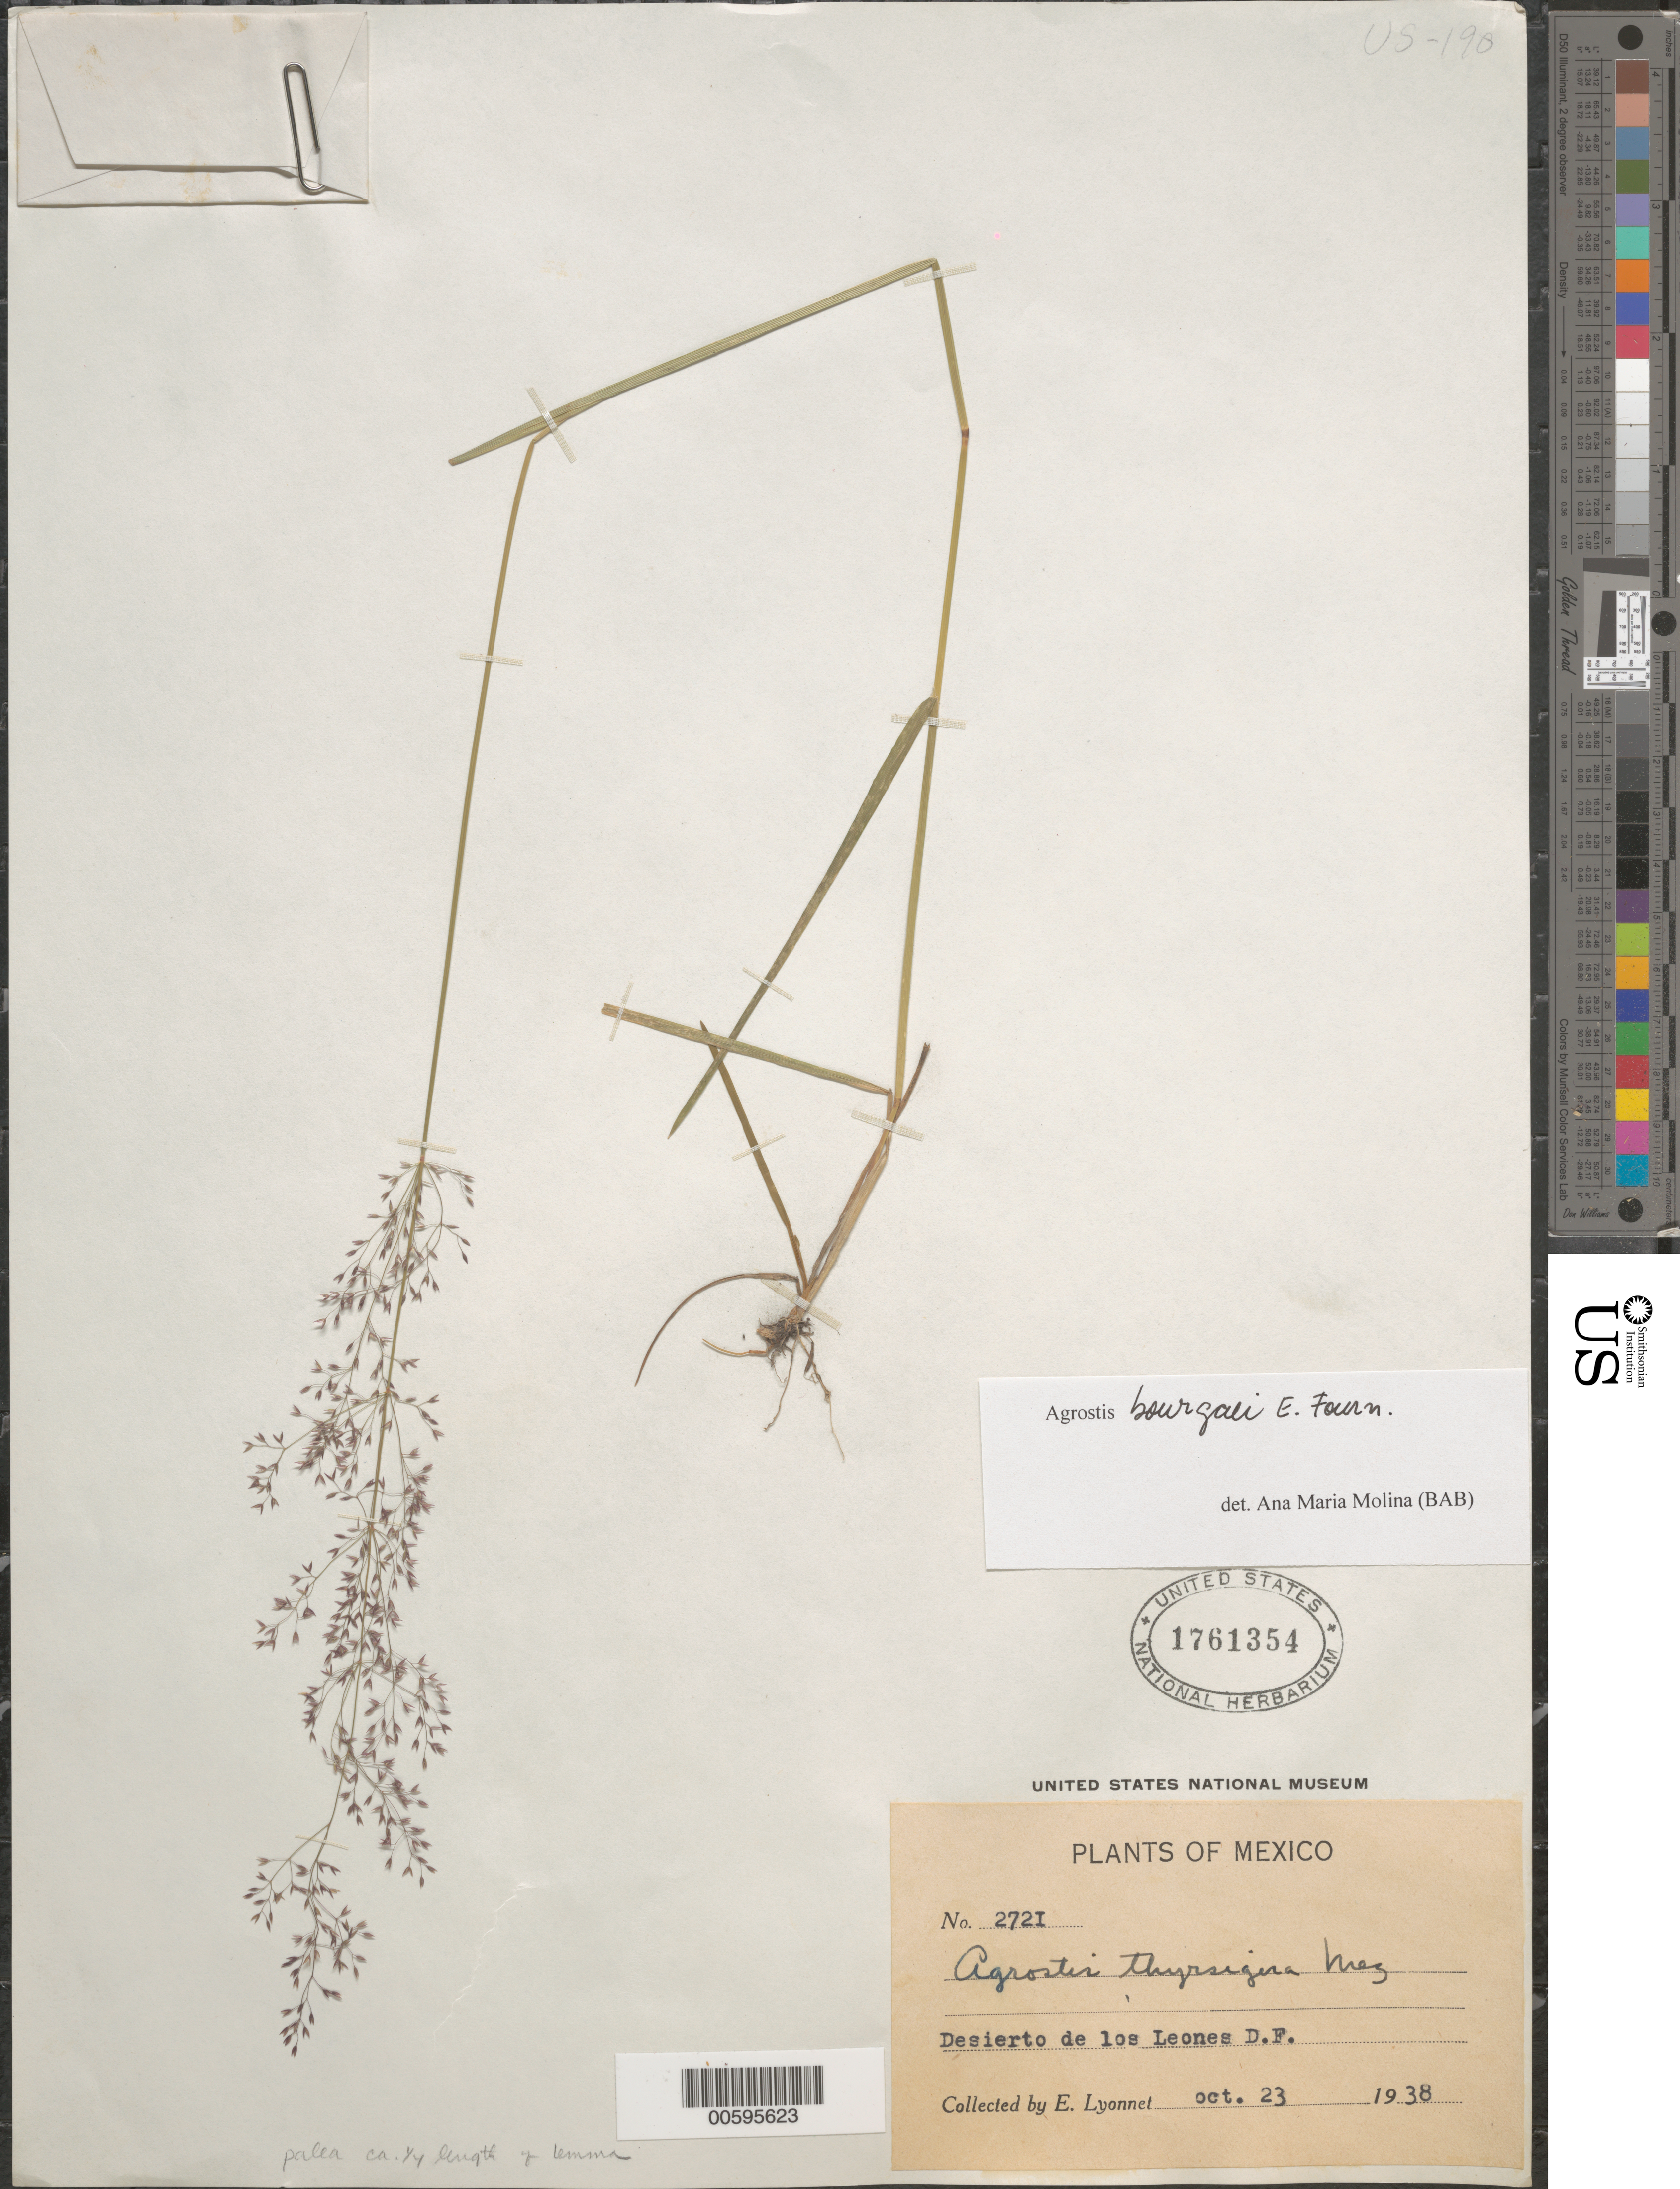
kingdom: Plantae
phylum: Tracheophyta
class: Liliopsida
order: Poales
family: Poaceae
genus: Agrostis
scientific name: Agrostis bourgaei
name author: E. Fourn.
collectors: Bro. E. Lyonnet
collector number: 2721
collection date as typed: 23 Oct 1938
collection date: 1938-10-23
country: Mexico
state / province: Distrito Federal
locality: Desierto de Los Leones.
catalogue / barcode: US 1761354